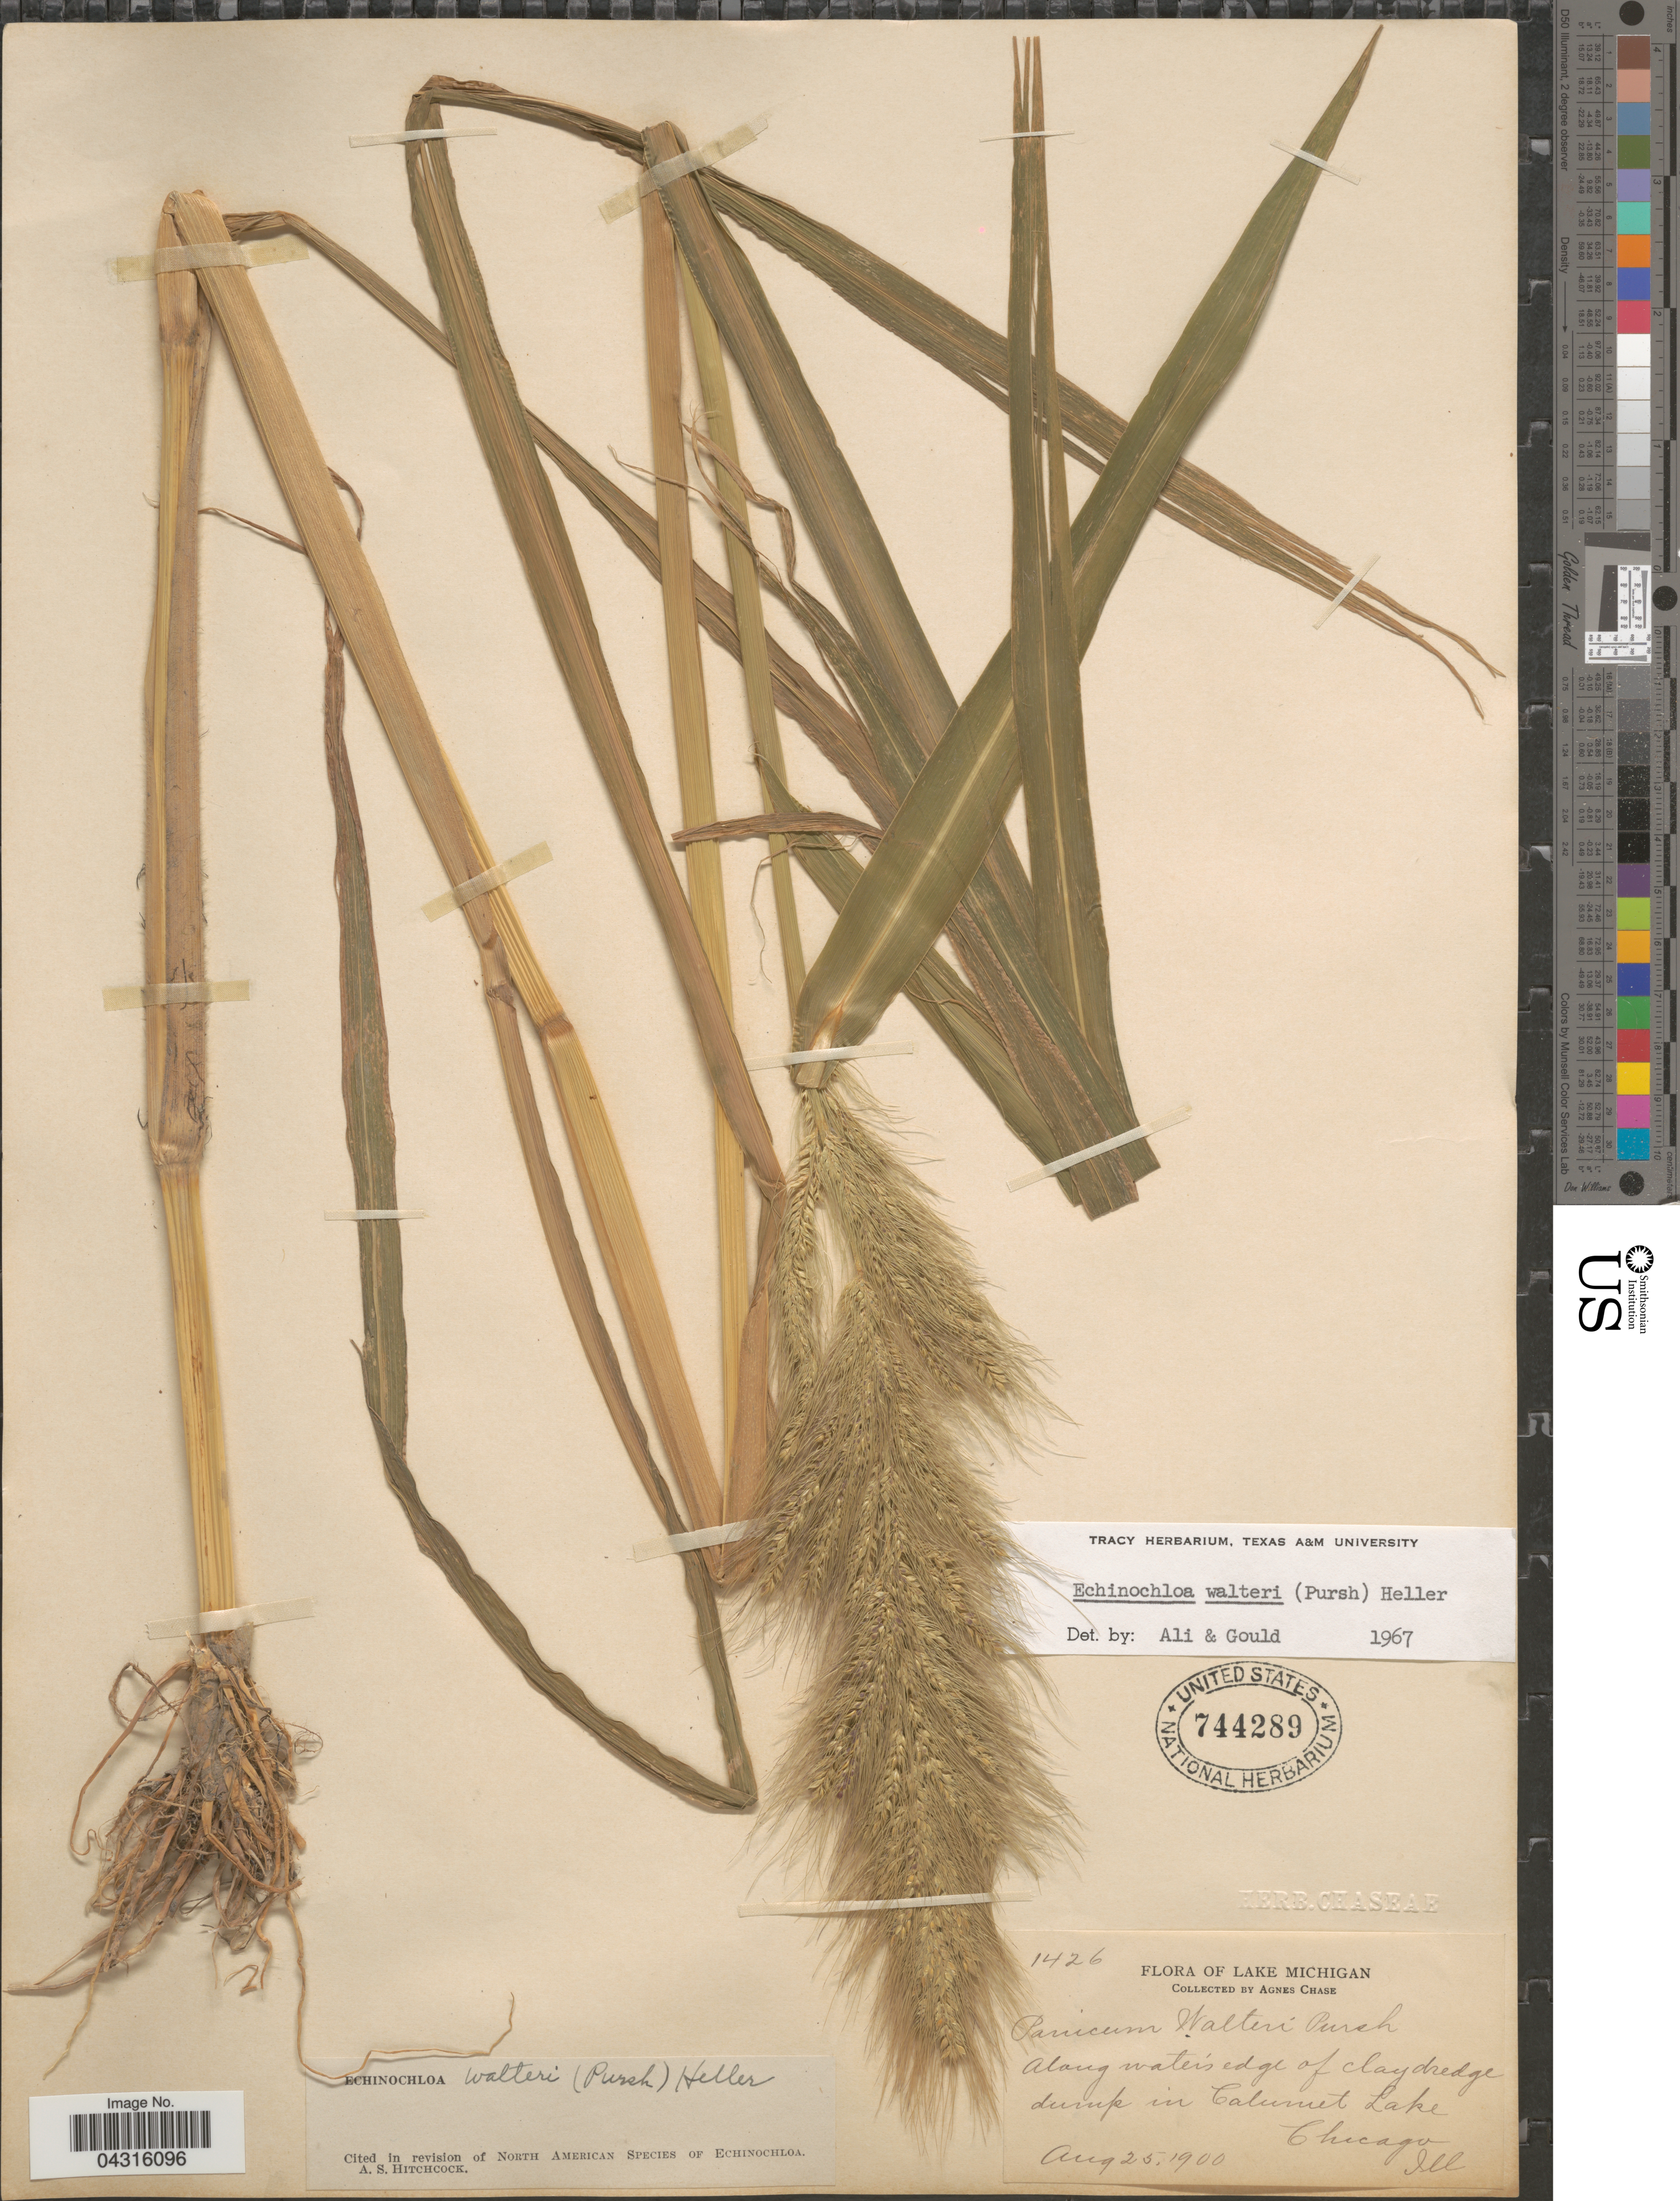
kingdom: Plantae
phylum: Tracheophyta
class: Liliopsida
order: Poales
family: Poaceae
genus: Echinochloa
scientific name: Echinochloa walteri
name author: (Pursh) A. Heller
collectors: A. Chase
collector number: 1426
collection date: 1900-08-25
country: United States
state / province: Illinois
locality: Lake Michigan. Along water's edge of clay dredge dump in Calumet Lake. Chicago.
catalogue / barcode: US 744289